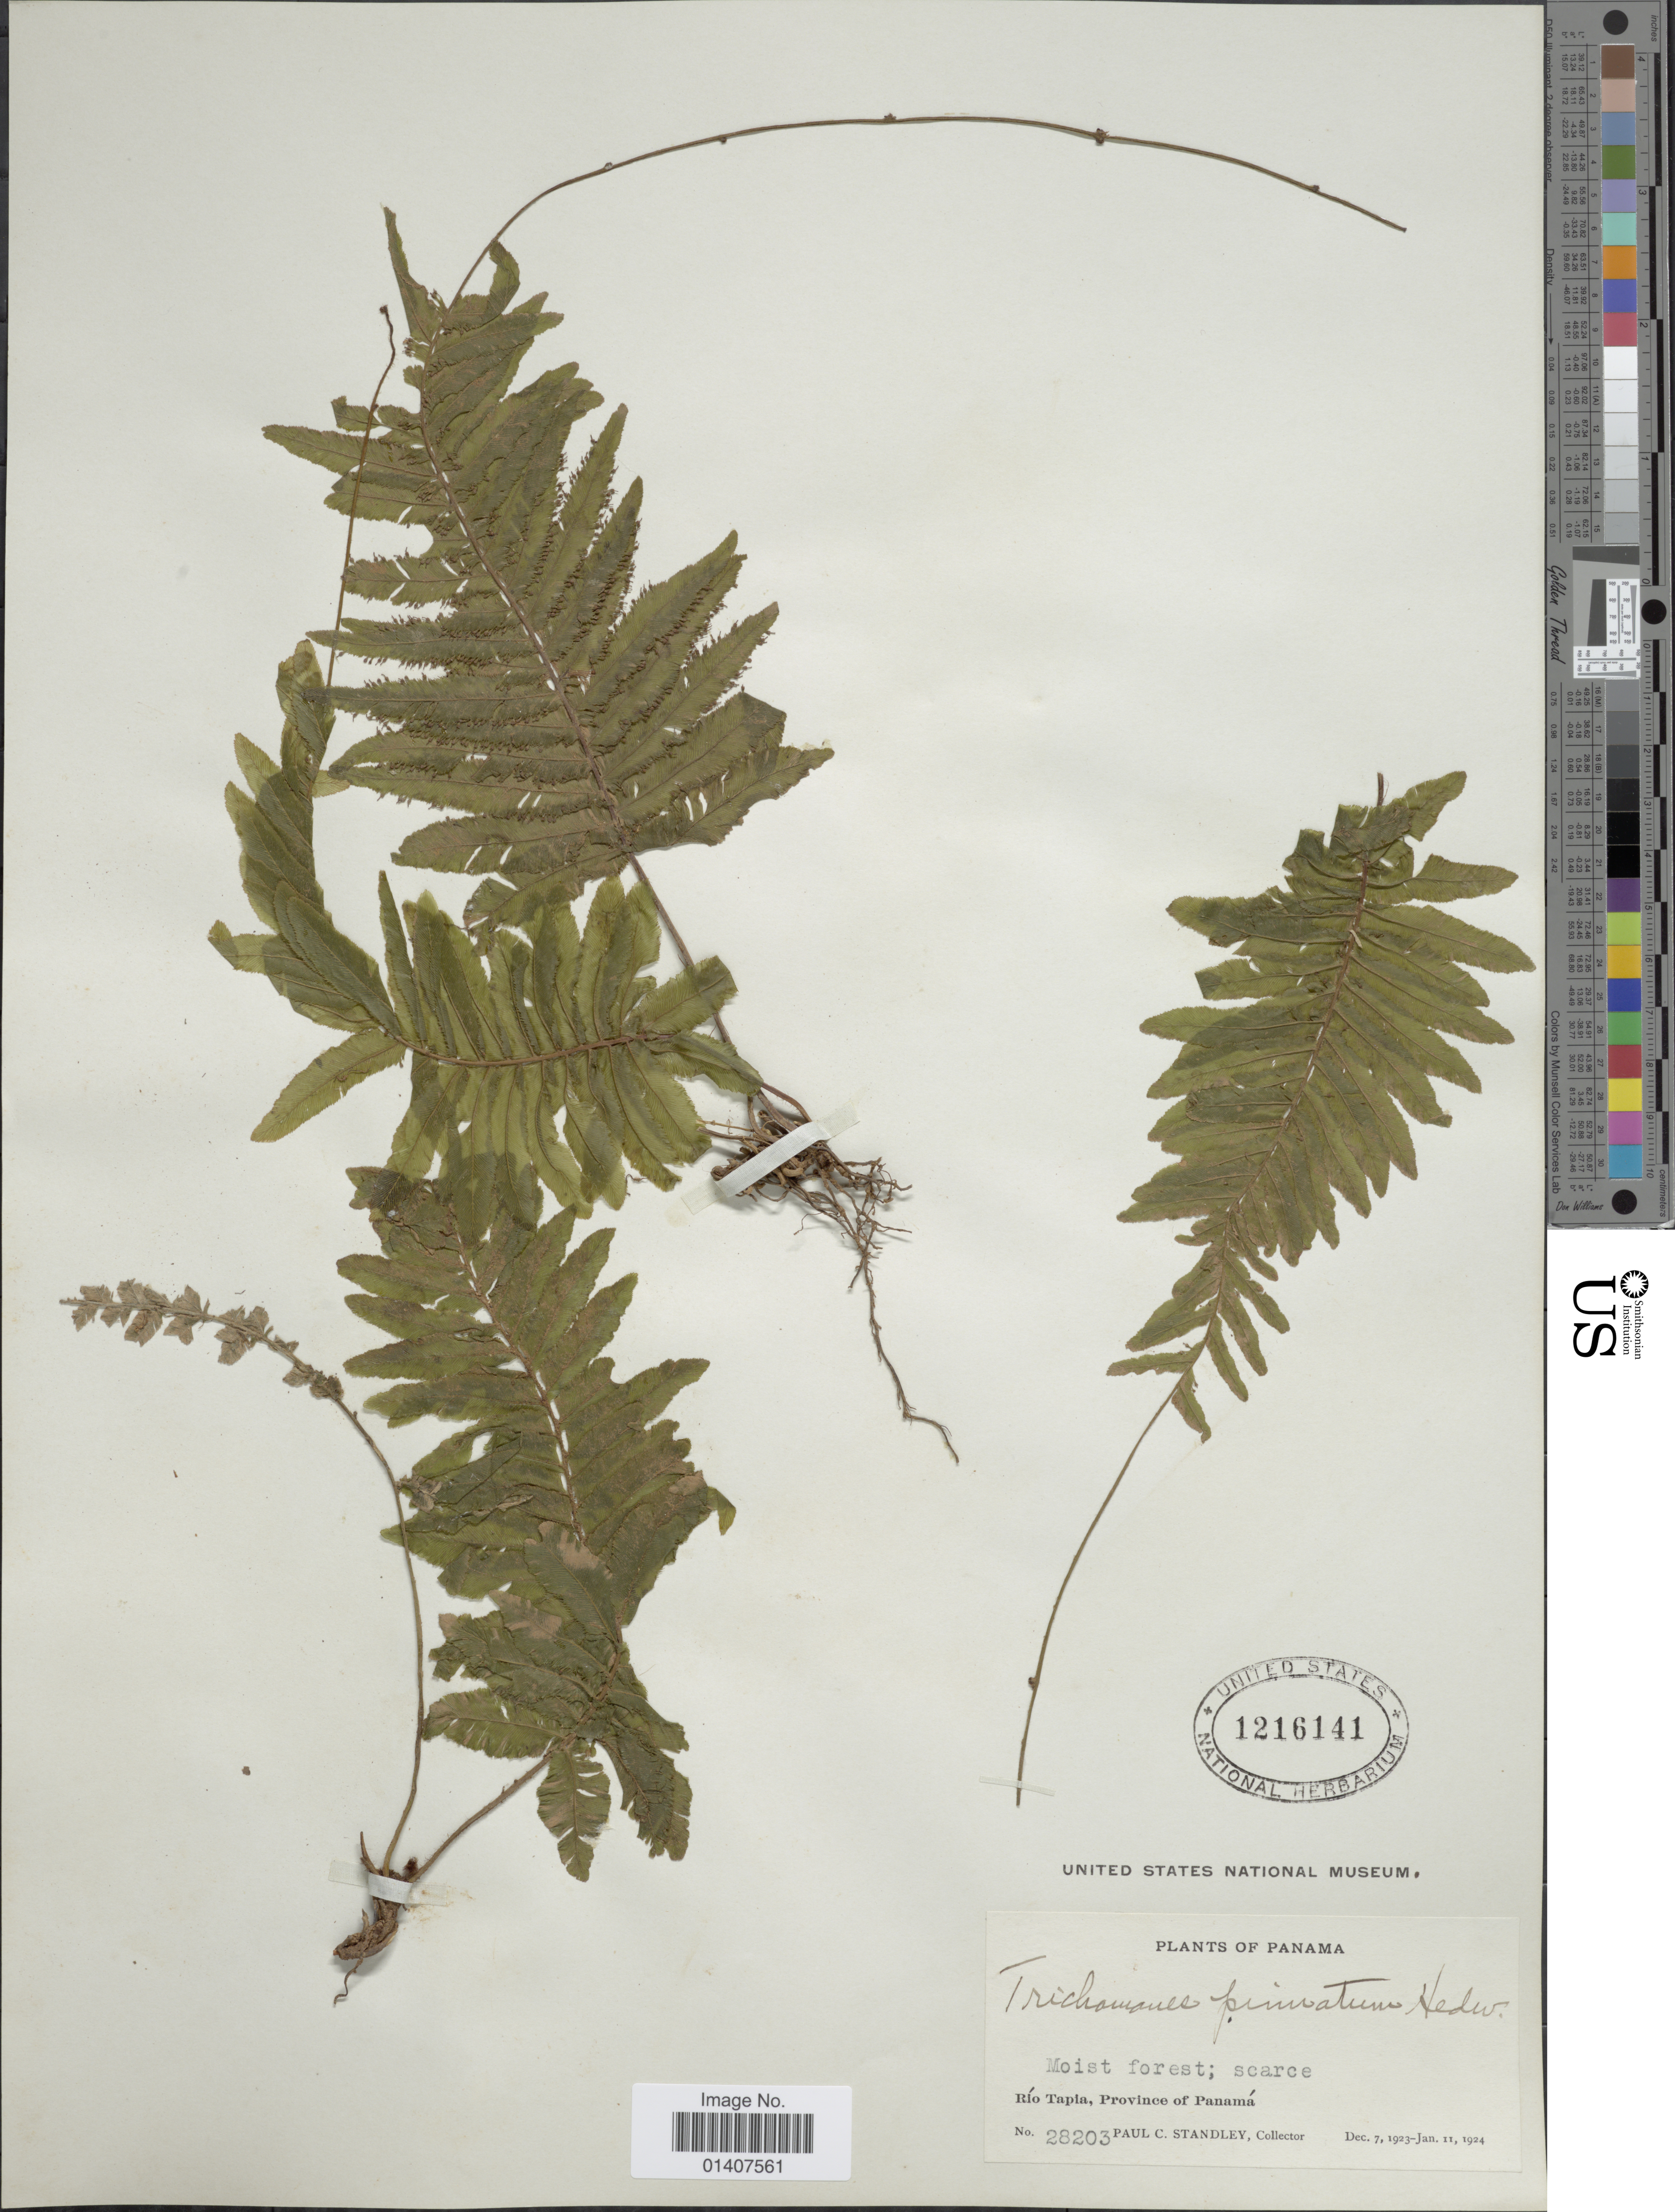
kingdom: Plantae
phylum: Tracheophyta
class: Polypodiopsida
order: Hymenophyllales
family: Hymenophyllaceae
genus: Trichomanes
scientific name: Trichomanes pinnatum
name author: Hedw.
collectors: P. C. Standley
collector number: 28203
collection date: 1923-12-07/1924-01-11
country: Panama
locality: Rio Tapia, Province of Panamá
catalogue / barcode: US 1216141